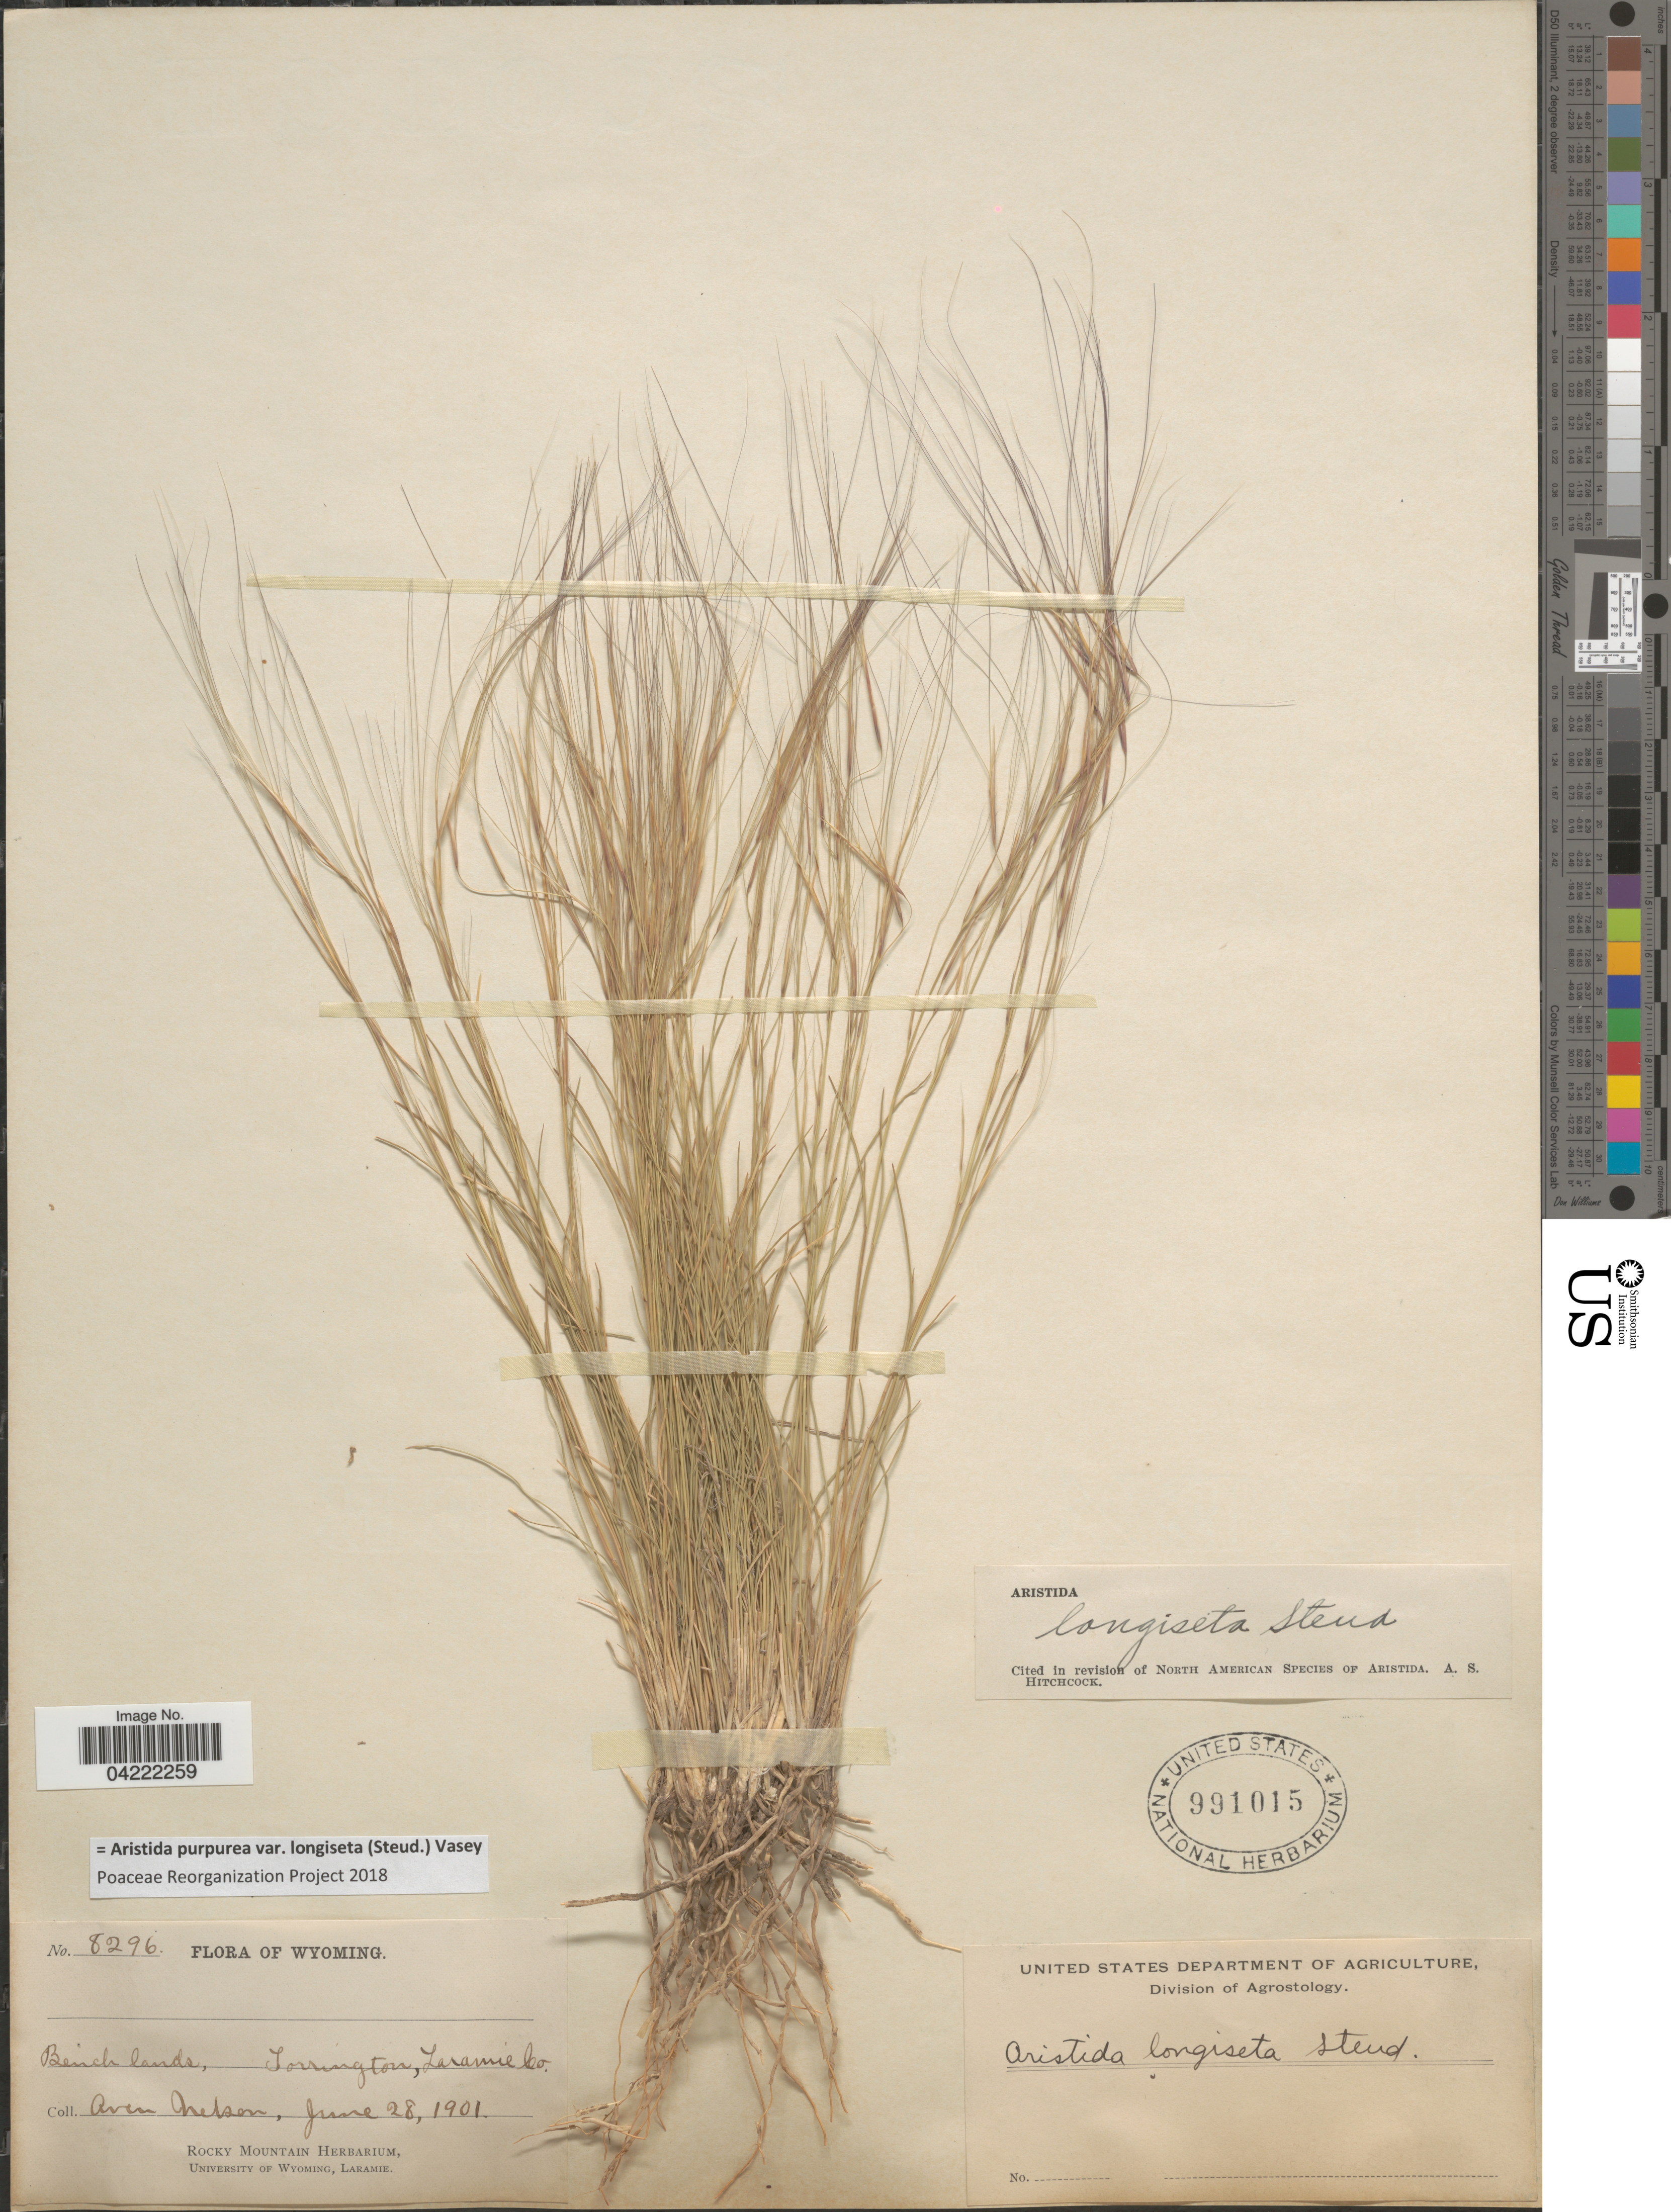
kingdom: Plantae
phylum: Tracheophyta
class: Liliopsida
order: Poales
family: Poaceae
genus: Aristida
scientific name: Aristida purpurea var. longiseta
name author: (Steud.) Vasey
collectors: A. Nelson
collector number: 8296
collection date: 1901-06-28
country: United States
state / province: Wyoming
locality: Bench lands, Torrington, Laramie Co.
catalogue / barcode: US 991015